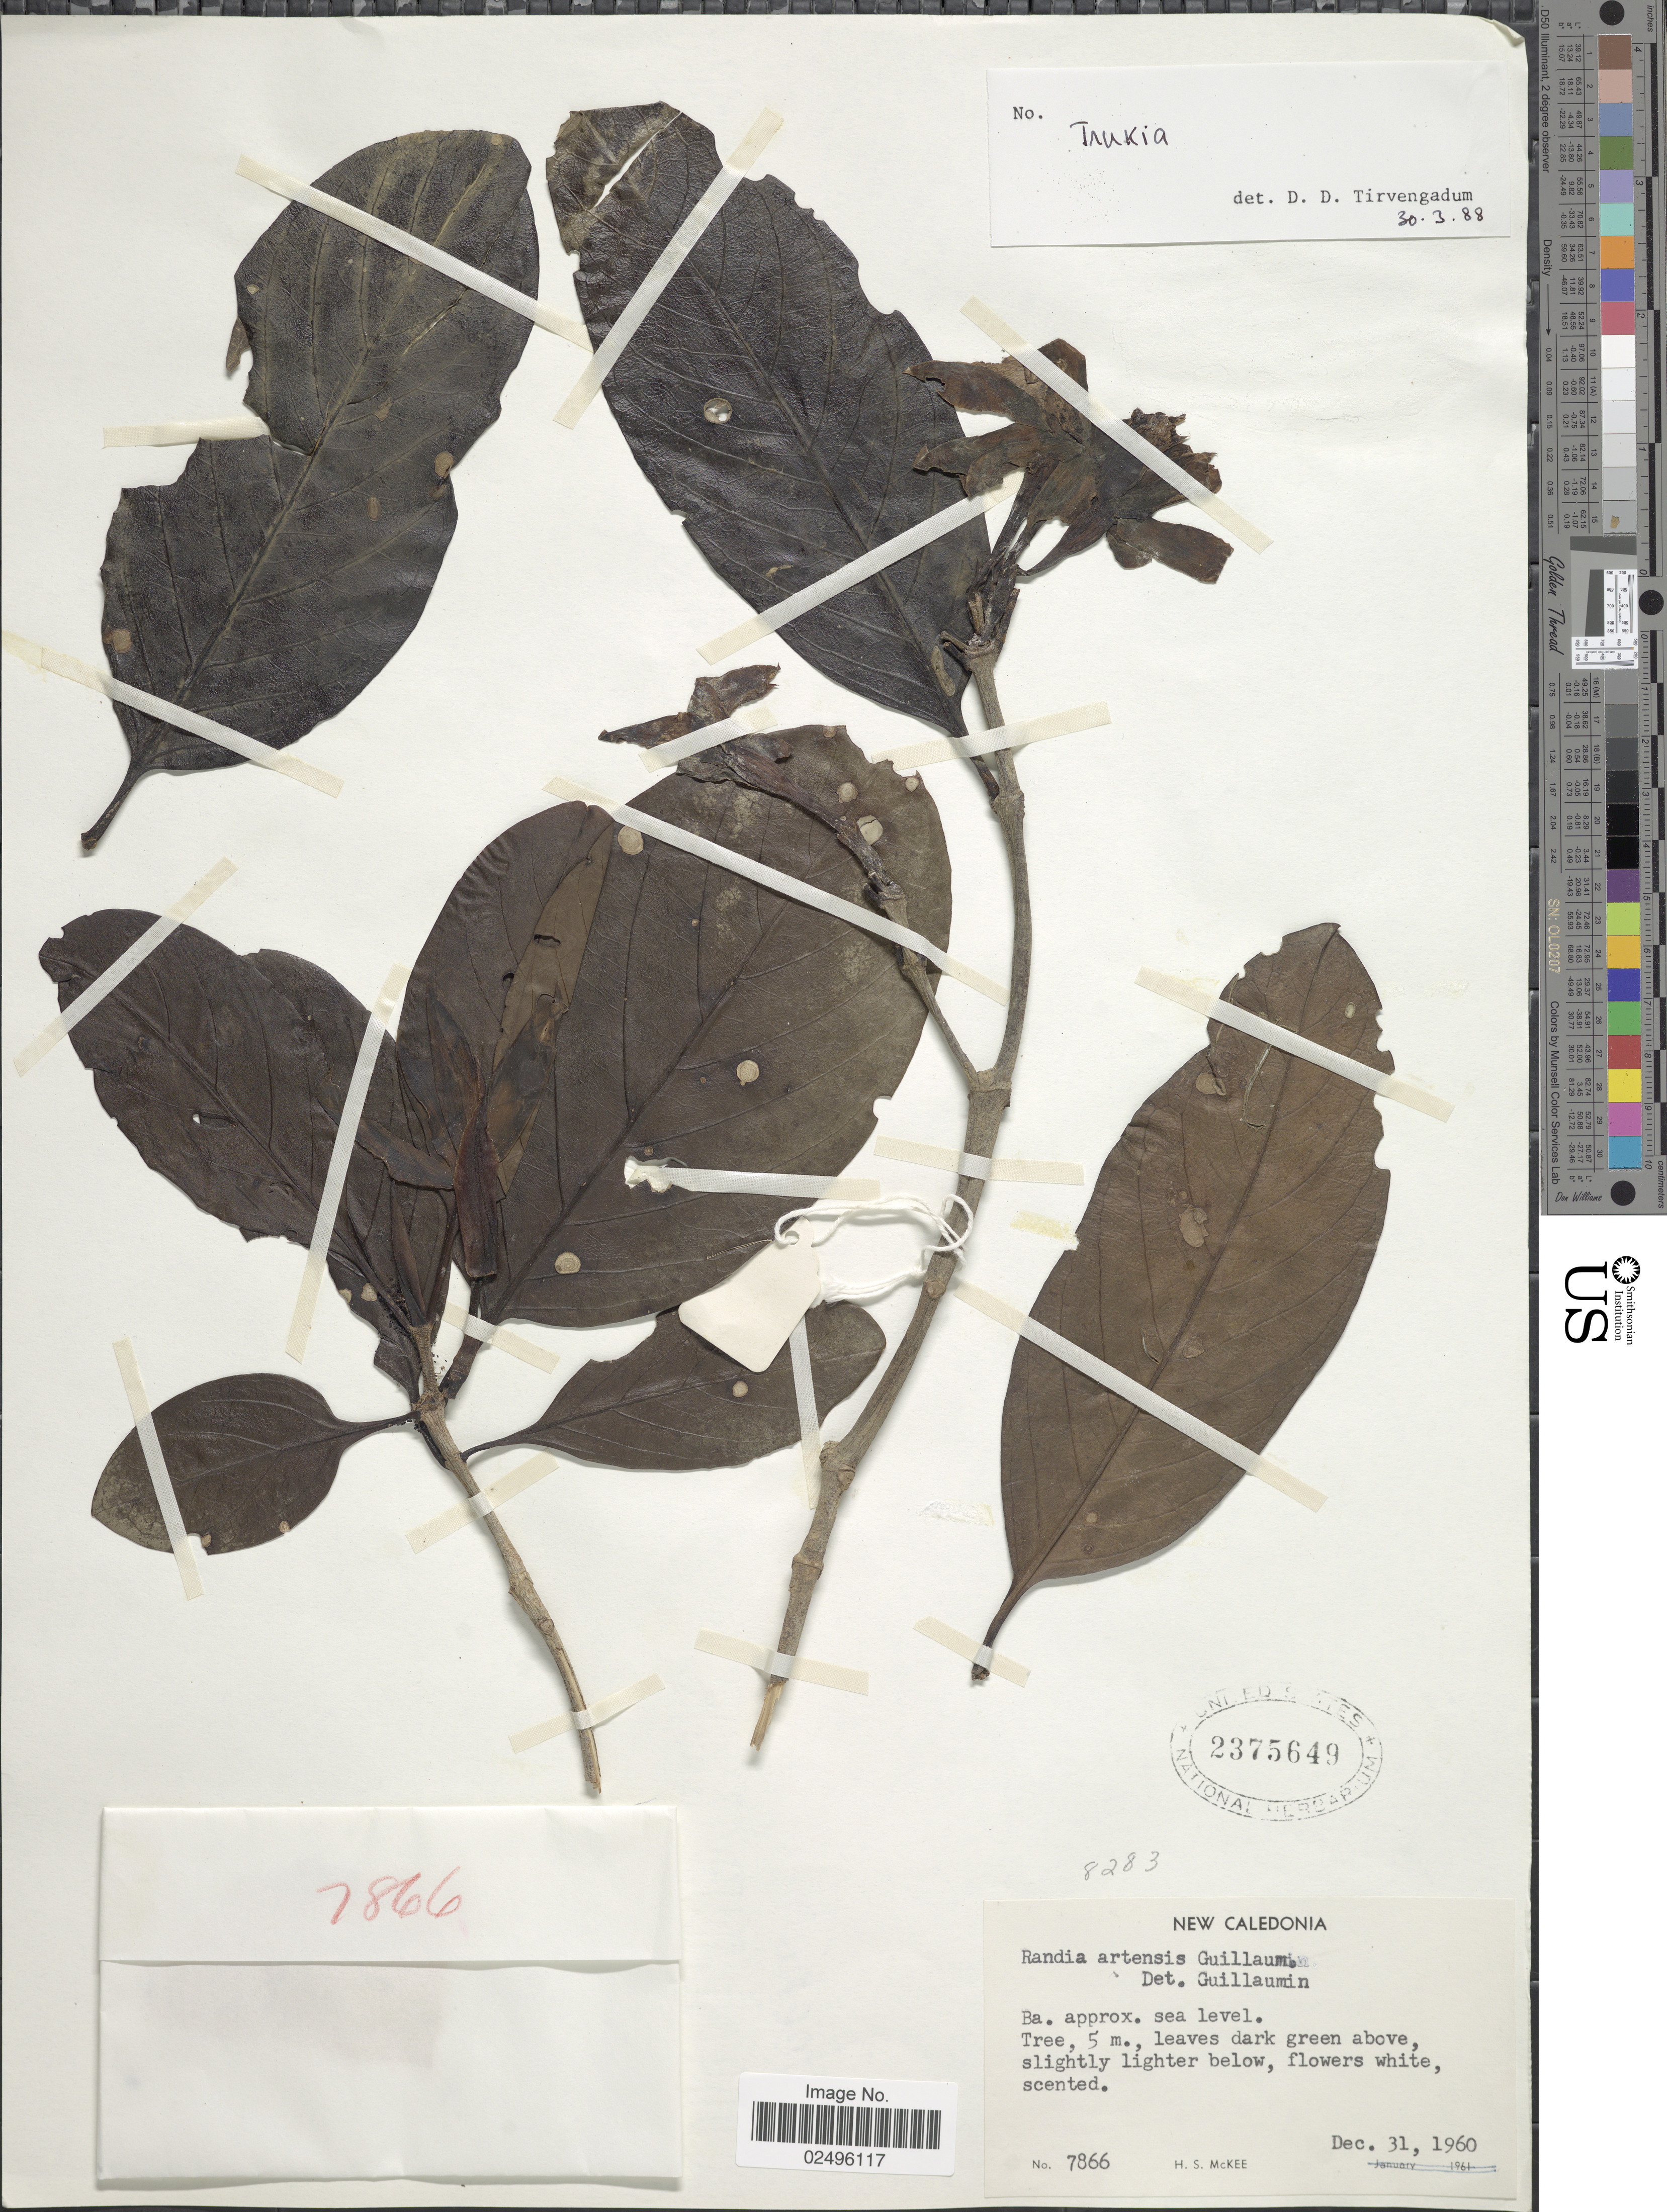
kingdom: Plantae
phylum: Tracheophyta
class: Magnoliopsida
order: Gentianales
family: Rubiaceae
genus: Trukia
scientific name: Trukia sp.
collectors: H. S. McKee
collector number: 7866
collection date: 1960-12-31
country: New Caledonia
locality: Ba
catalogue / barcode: US 2375649